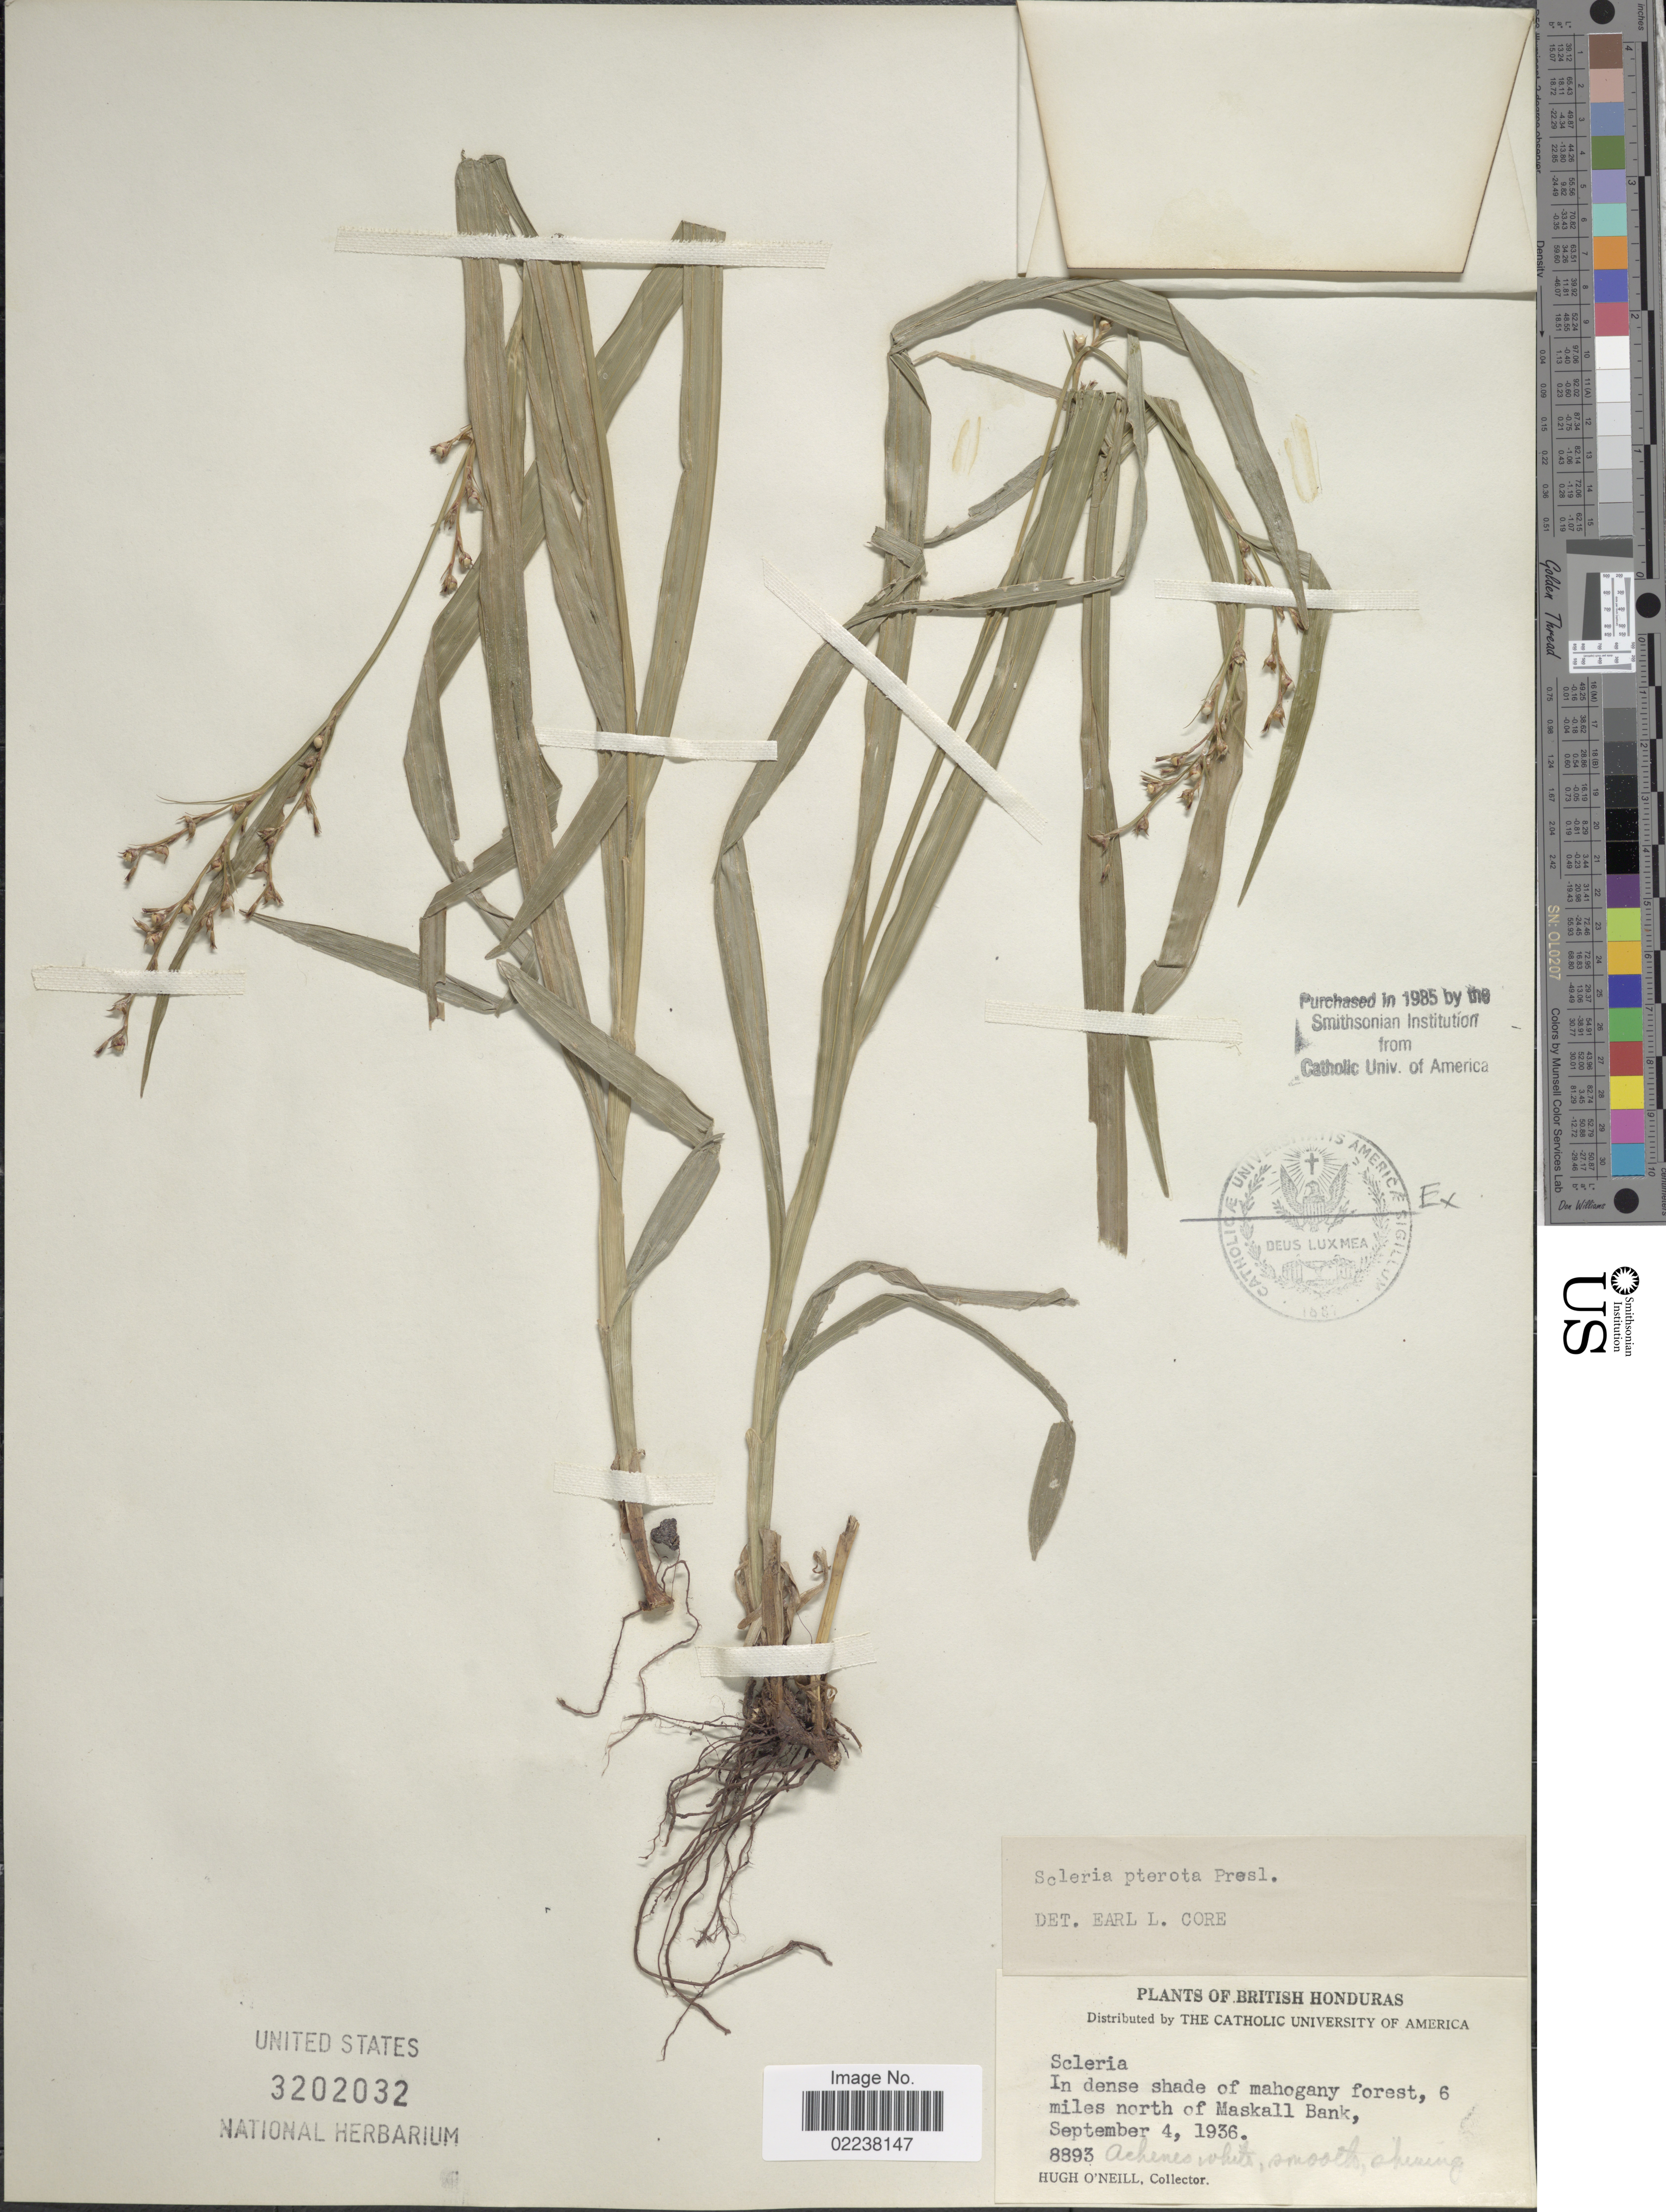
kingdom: Plantae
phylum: Tracheophyta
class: Liliopsida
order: Poales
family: Cyperaceae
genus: Scleria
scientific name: Scleria gaertneri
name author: Raddi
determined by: Strong, Mark T., (BOT), Smithsonian Institution - National Museum of Natural History (UNITED STATES)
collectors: H. O'Neill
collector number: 8893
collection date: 1936-09-04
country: Honduras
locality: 6 miles north of Maskall Bank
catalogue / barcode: US 3202032